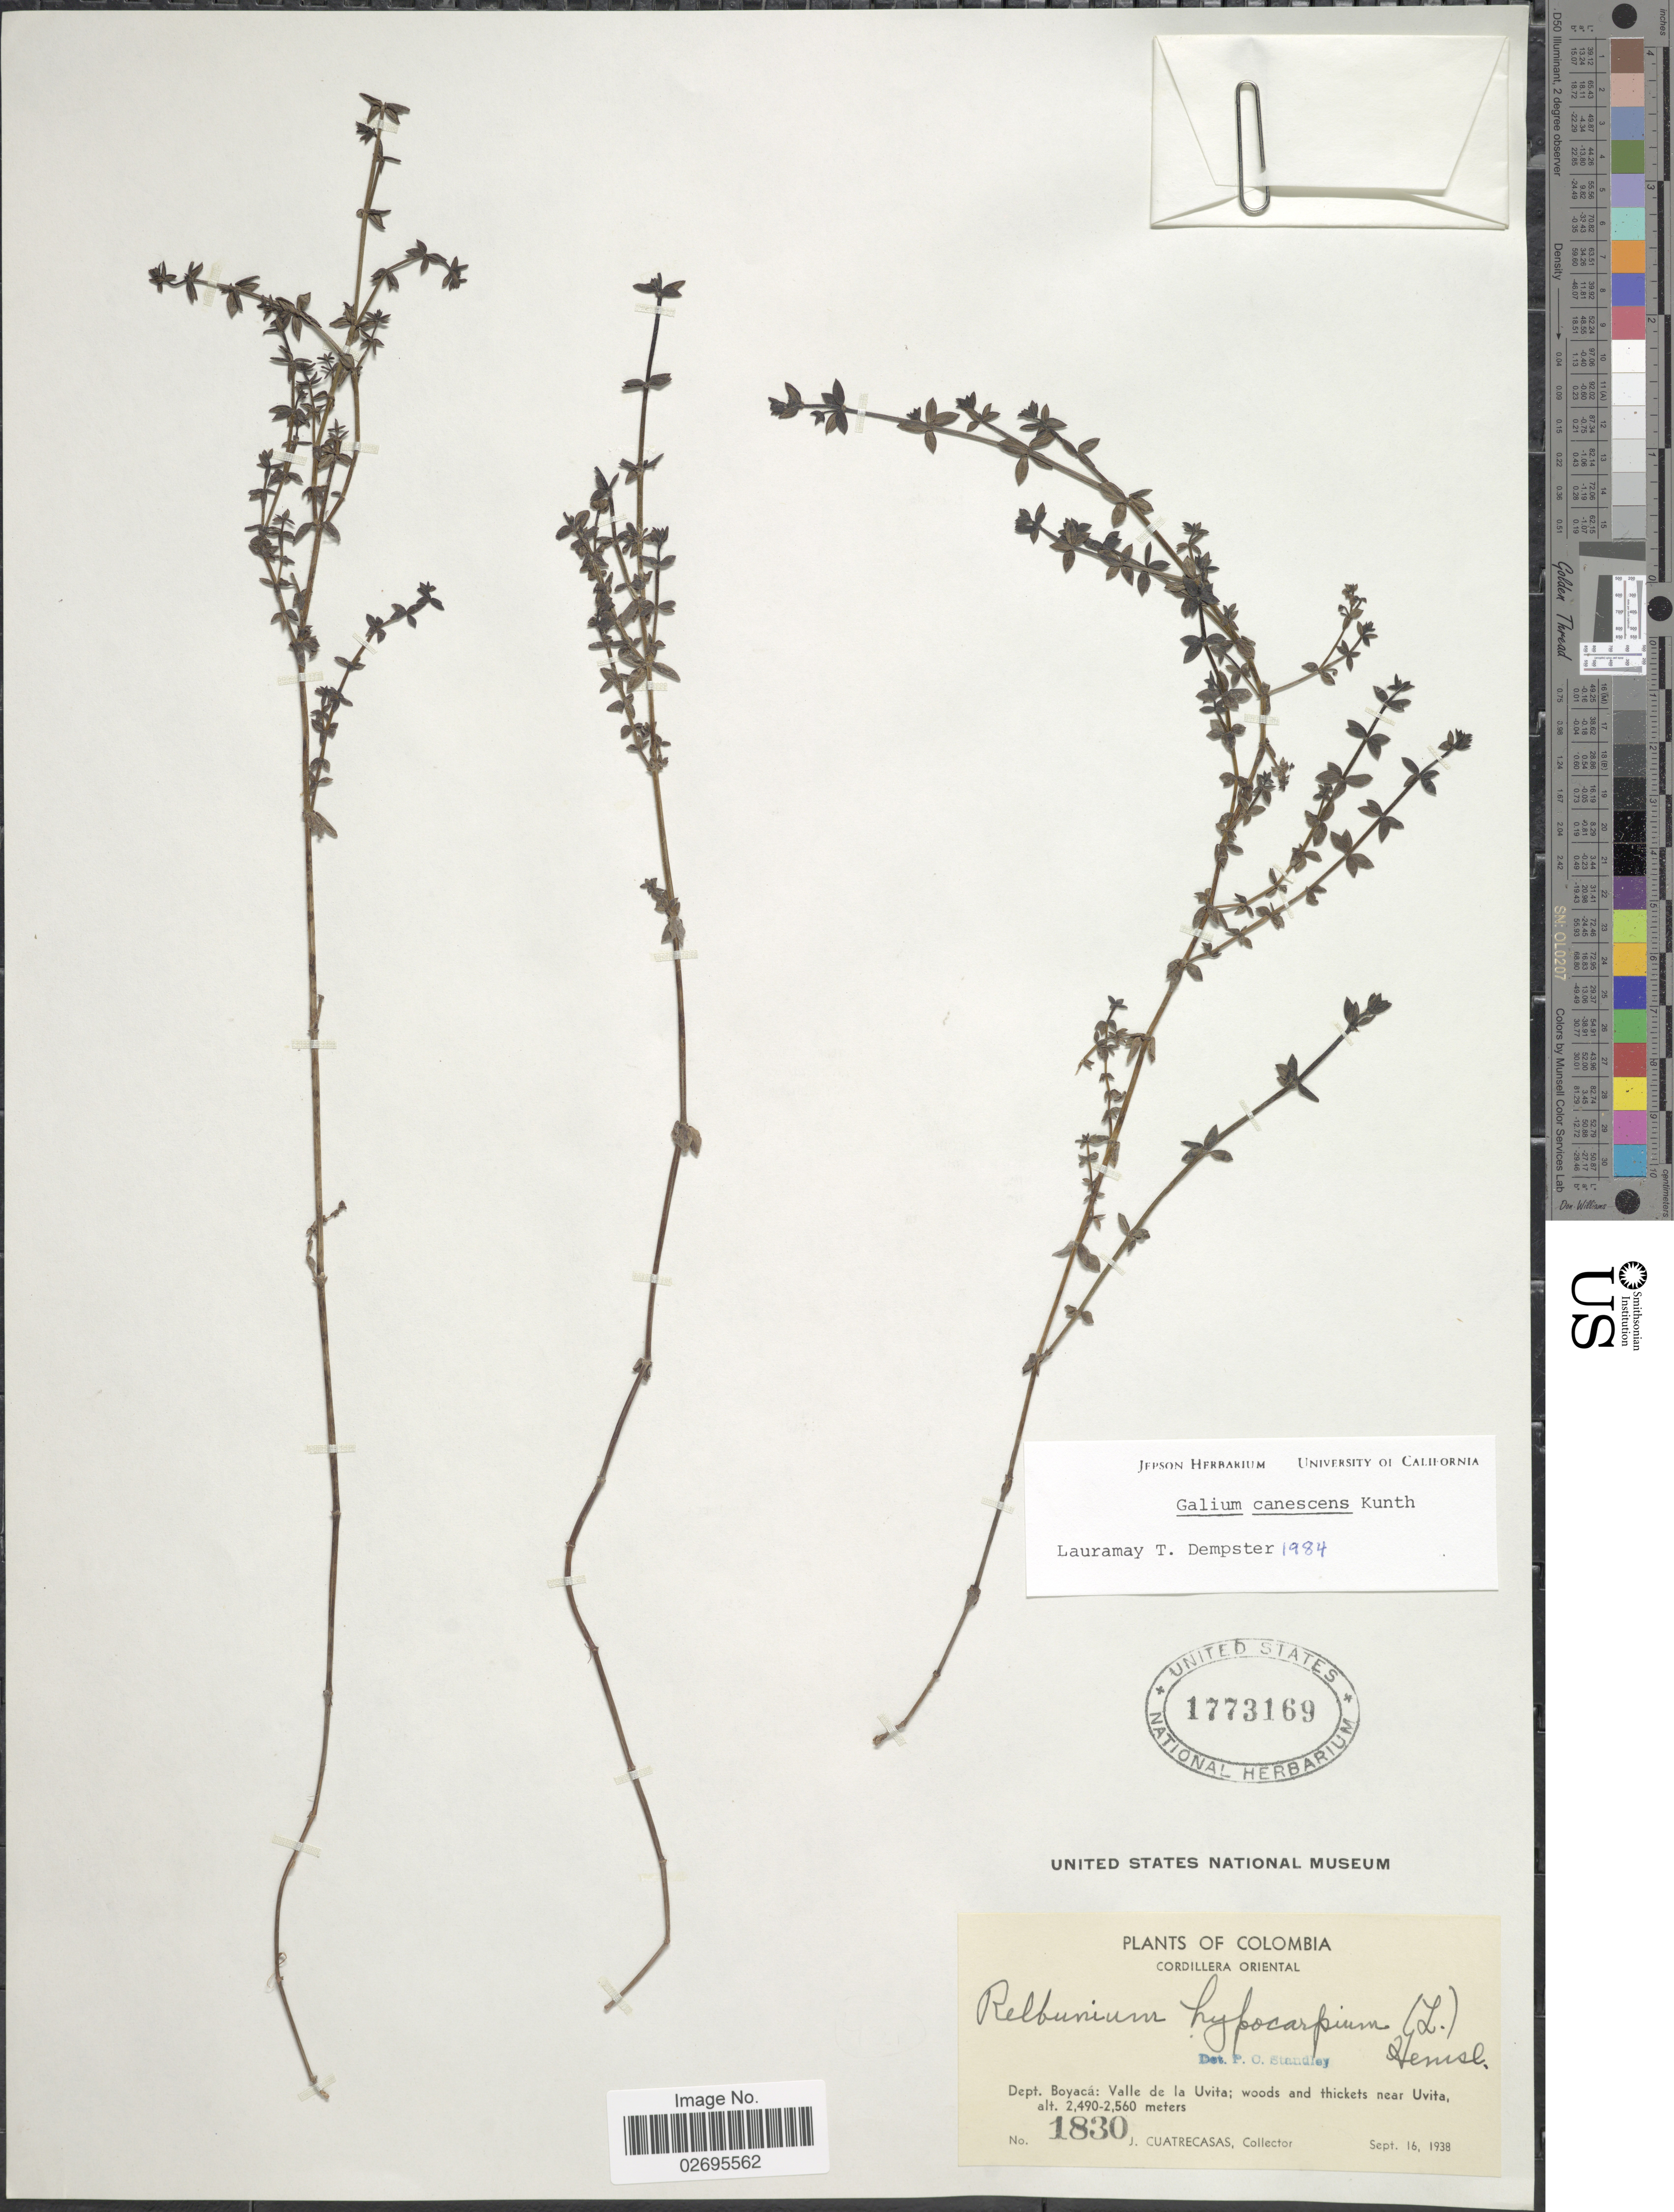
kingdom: Plantae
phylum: Tracheophyta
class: Magnoliopsida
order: Gentianales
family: Rubiaceae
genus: Galium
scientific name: Galium canescens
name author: Kunth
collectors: J. Cuatrecasas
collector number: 1830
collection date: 1938-09-16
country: Colombia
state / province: Boyacá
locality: Cordillera Oriental, Dept. Boyacá: Valle de la Uvita; woods and thickets near Uvita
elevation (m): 2490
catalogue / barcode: US 1773169